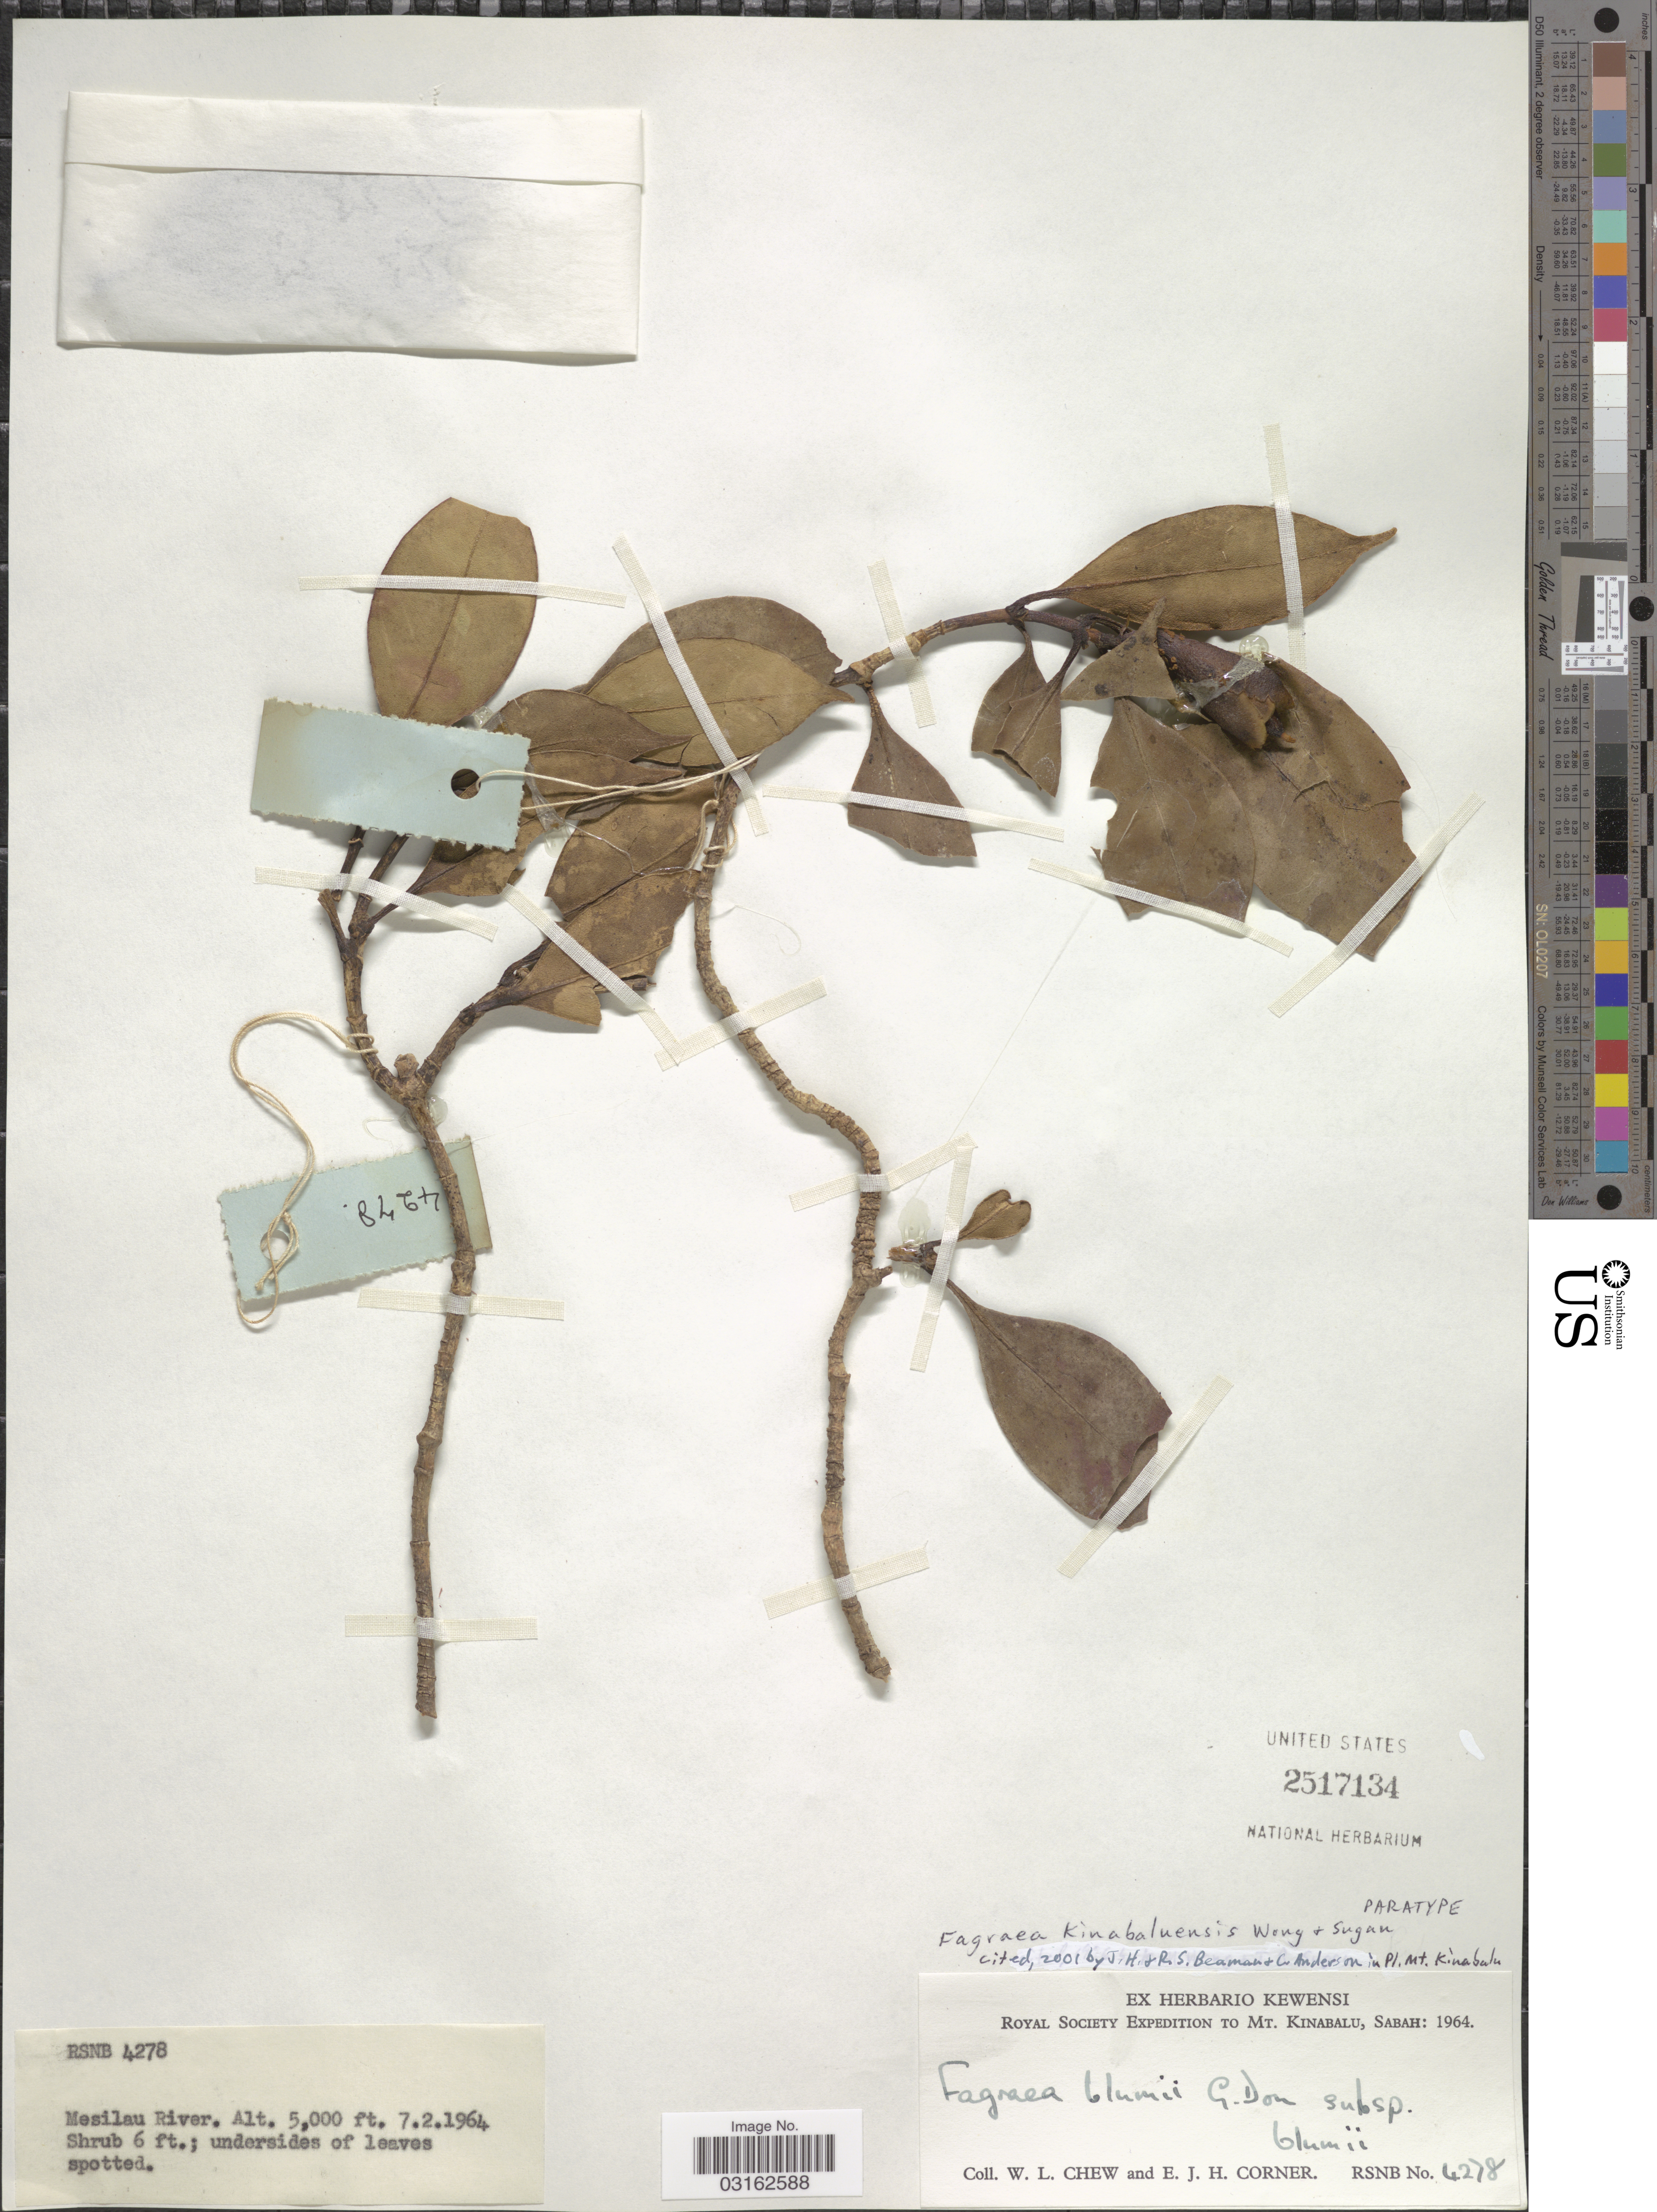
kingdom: Plantae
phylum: Tracheophyta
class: Magnoliopsida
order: Gentianales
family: Gentianaceae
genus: Fagraea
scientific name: Fagraea kinabaluensis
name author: K.M. Wong & Sugau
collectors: W. Chew & E. Corner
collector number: RSNB4278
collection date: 1964-02-07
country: Malaysia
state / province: Sabah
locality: Mesilau River. Mt. Kinabalu.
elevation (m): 1524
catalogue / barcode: US 2517134